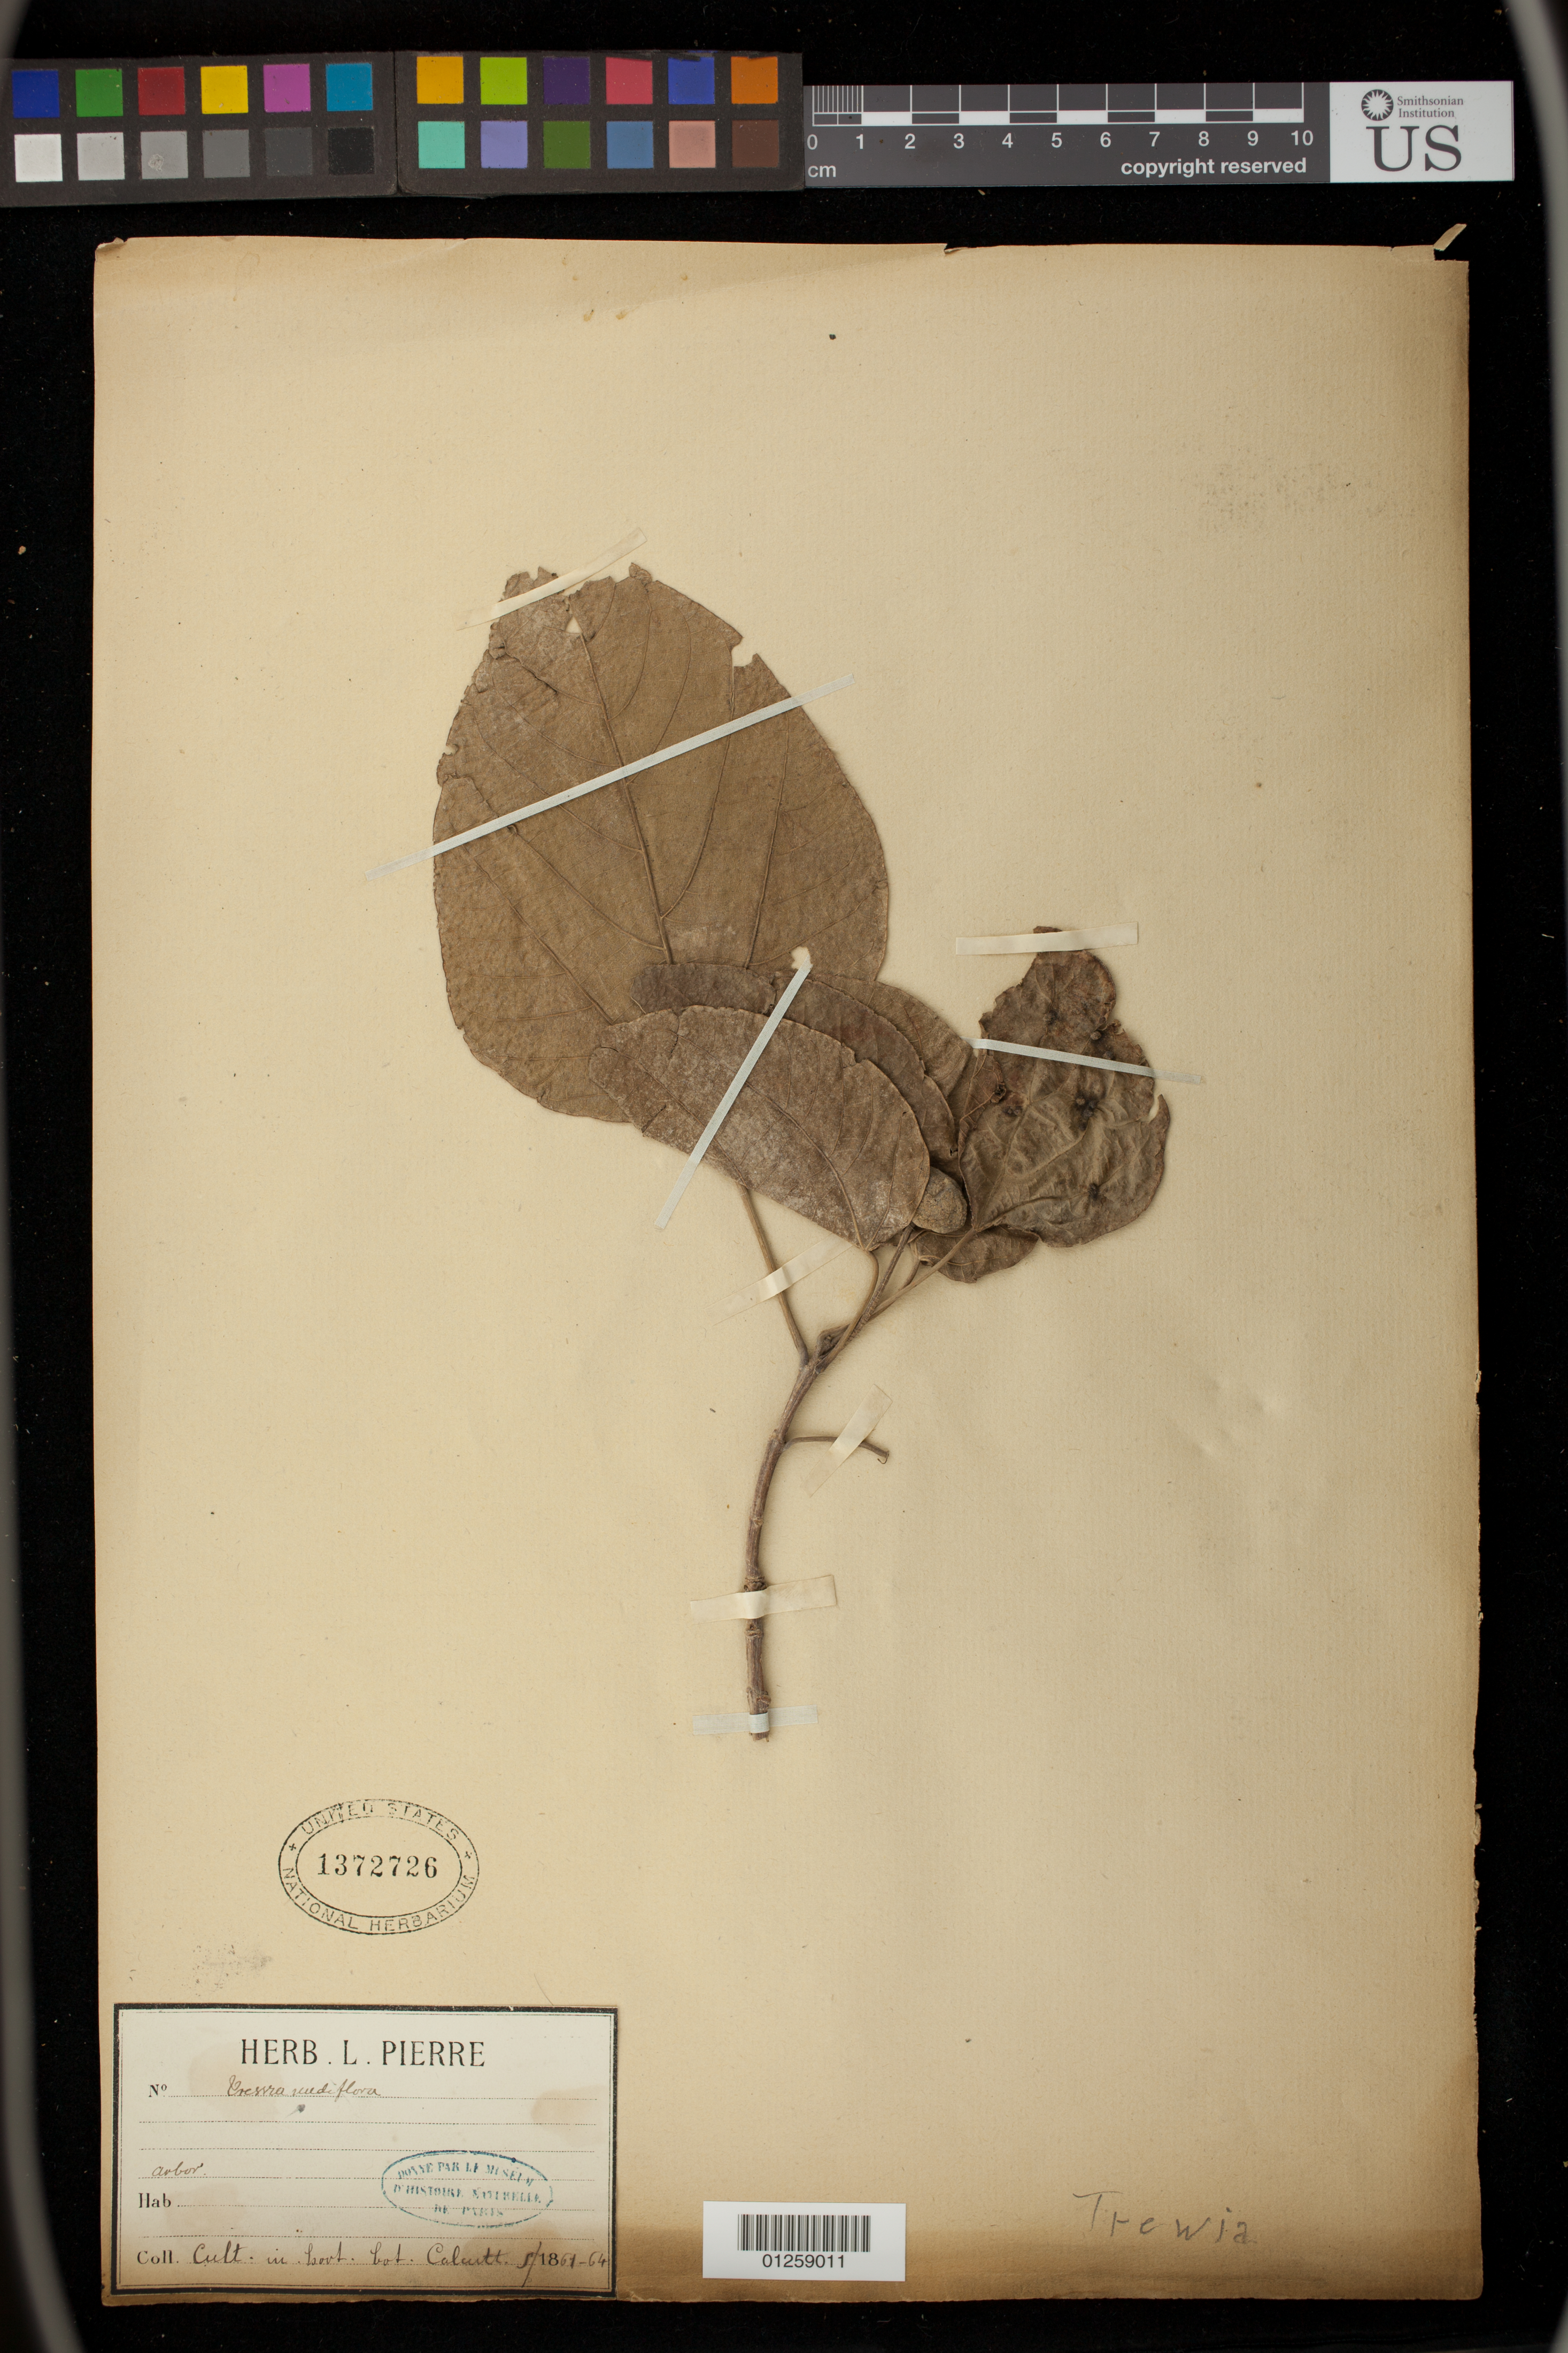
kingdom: Plantae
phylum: Tracheophyta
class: Magnoliopsida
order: Malpighiales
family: Euphorbiaceae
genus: Mallotus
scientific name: Mallotus nudiflorus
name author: (L.) Kulju & Welzen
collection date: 1861-01-01/1864-12-31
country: India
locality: Calcutta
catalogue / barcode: US 1372726